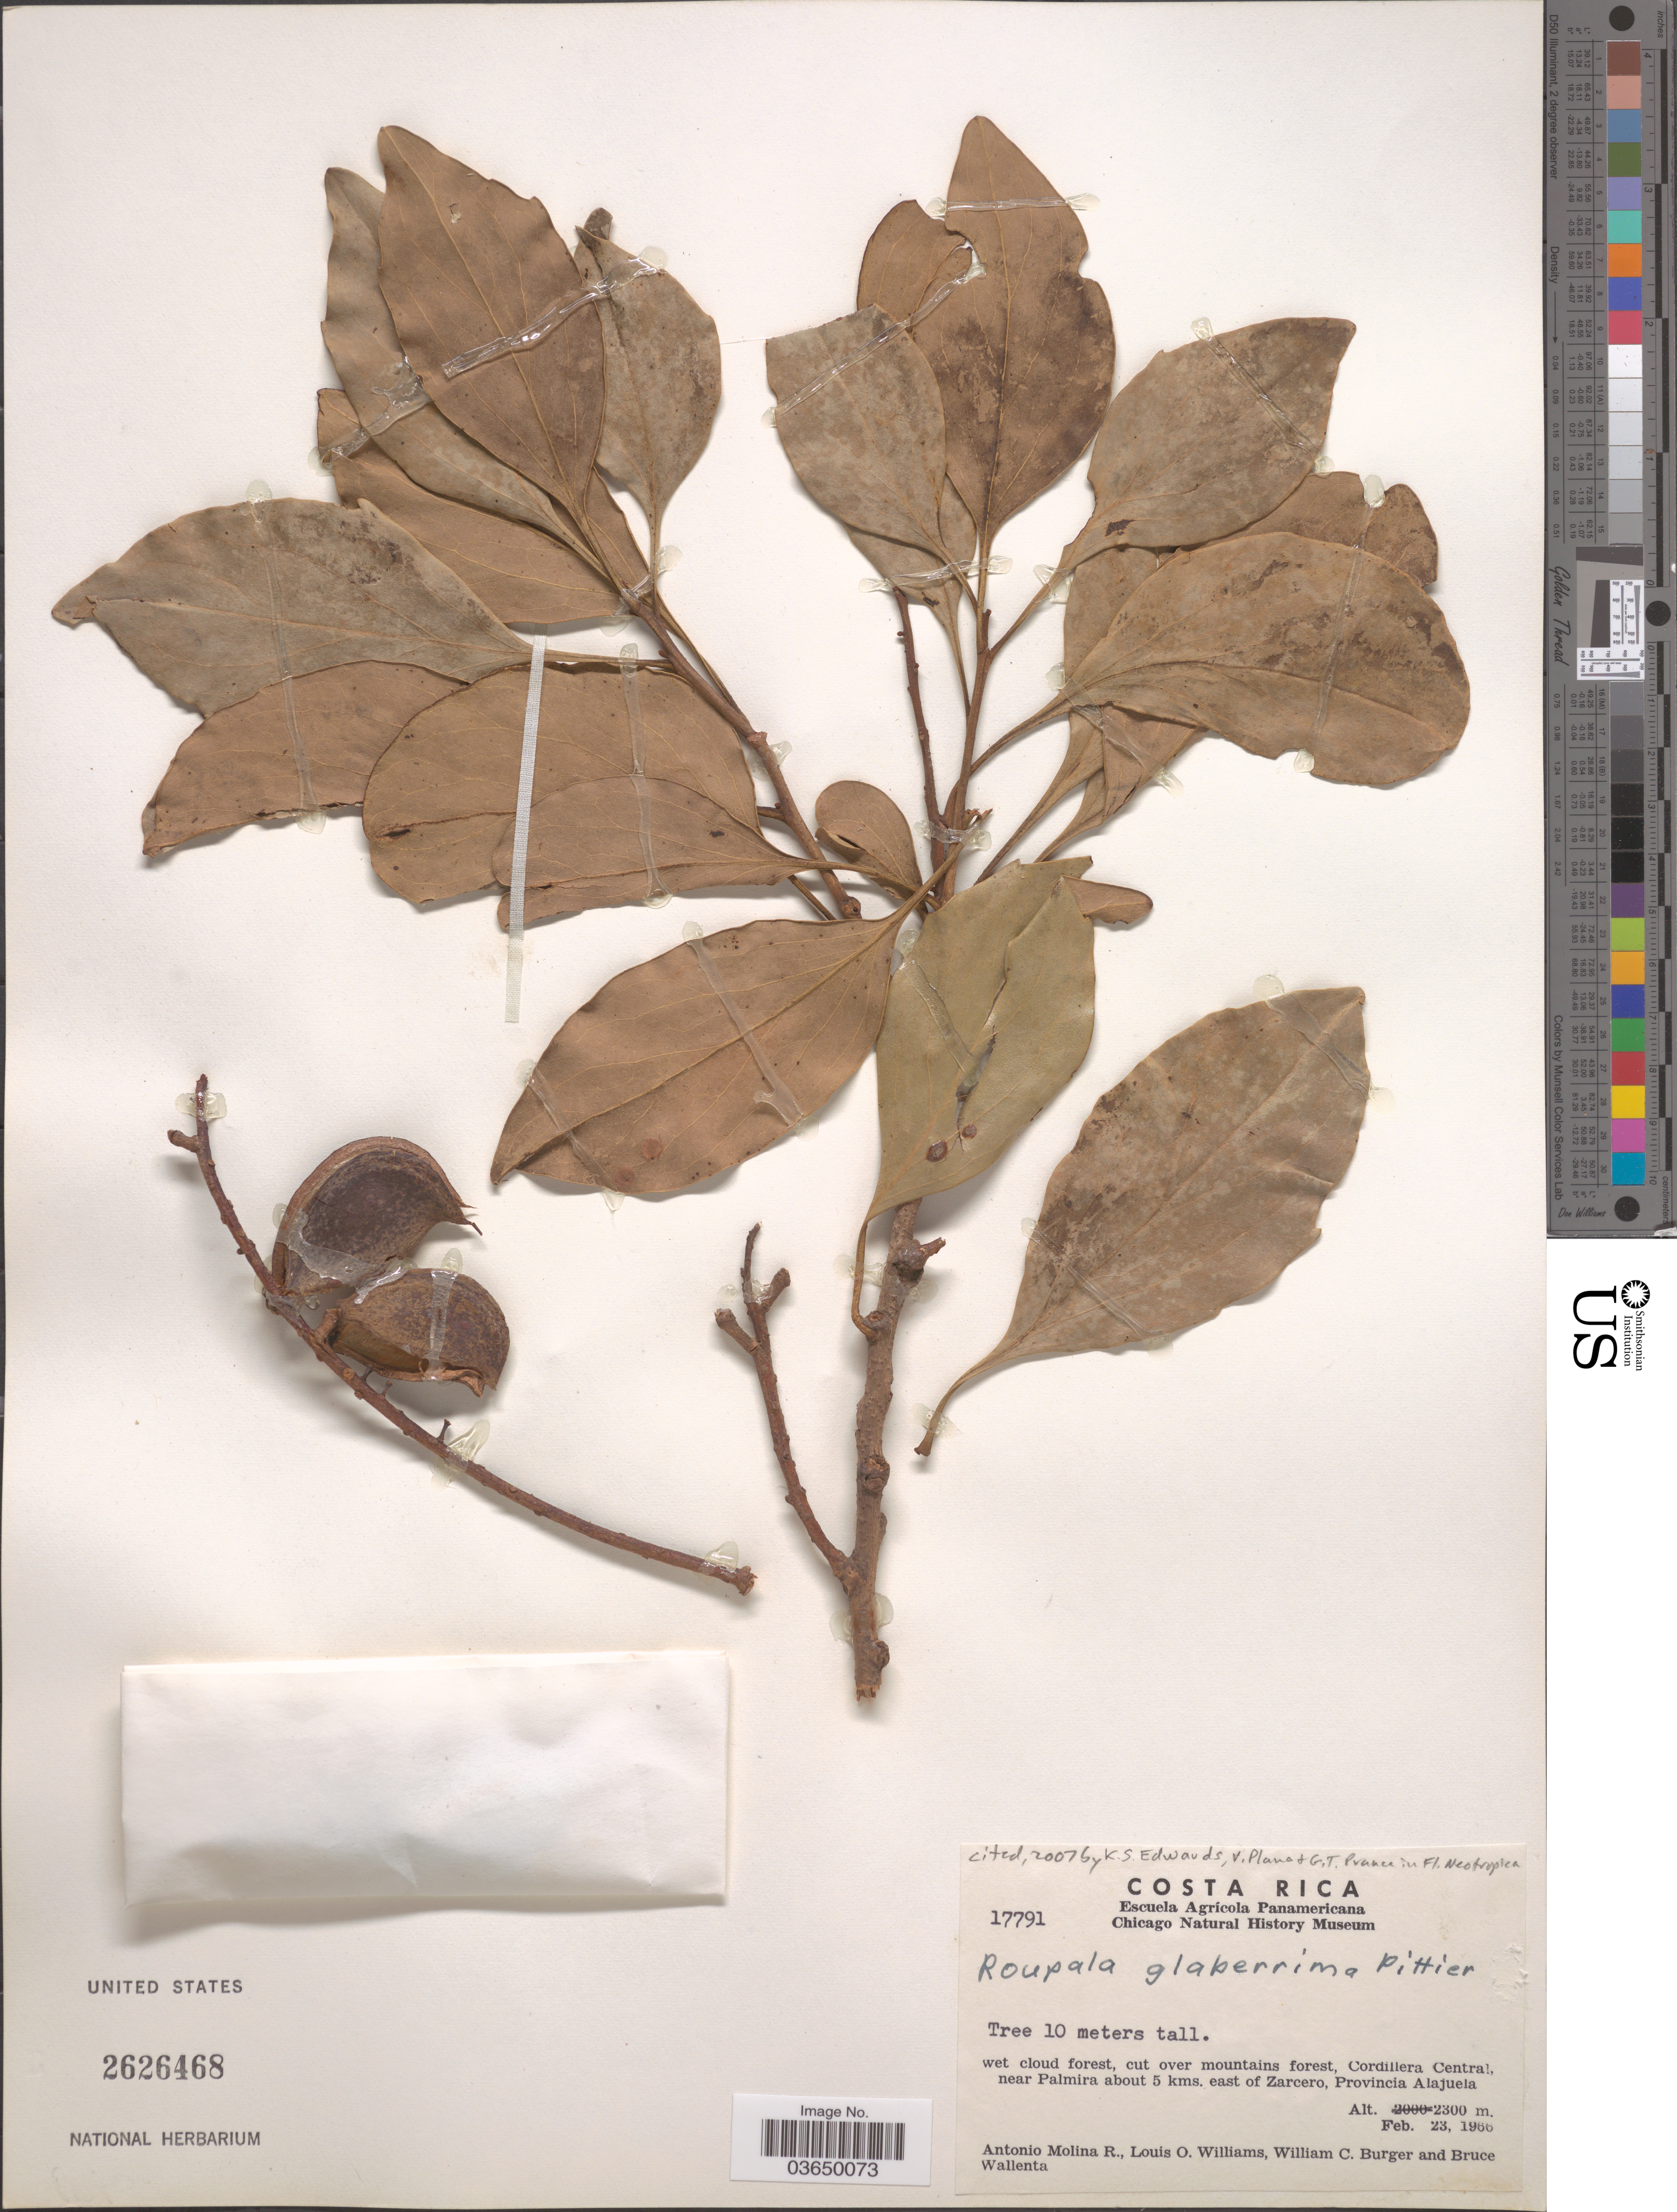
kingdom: Plantae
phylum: Tracheophyta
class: Magnoliopsida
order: Proteales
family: Proteaceae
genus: Roupala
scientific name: Roupala glaberrima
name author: Pittier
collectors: A. Molina R., L. O. Williams, W. Burger & B. Wallenta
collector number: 17791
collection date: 1966-02-23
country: Costa Rica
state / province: Alajuela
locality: Cordillera Central, near Palmira about 25 kms. east of Zarcero.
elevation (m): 2300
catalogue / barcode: US 2626468